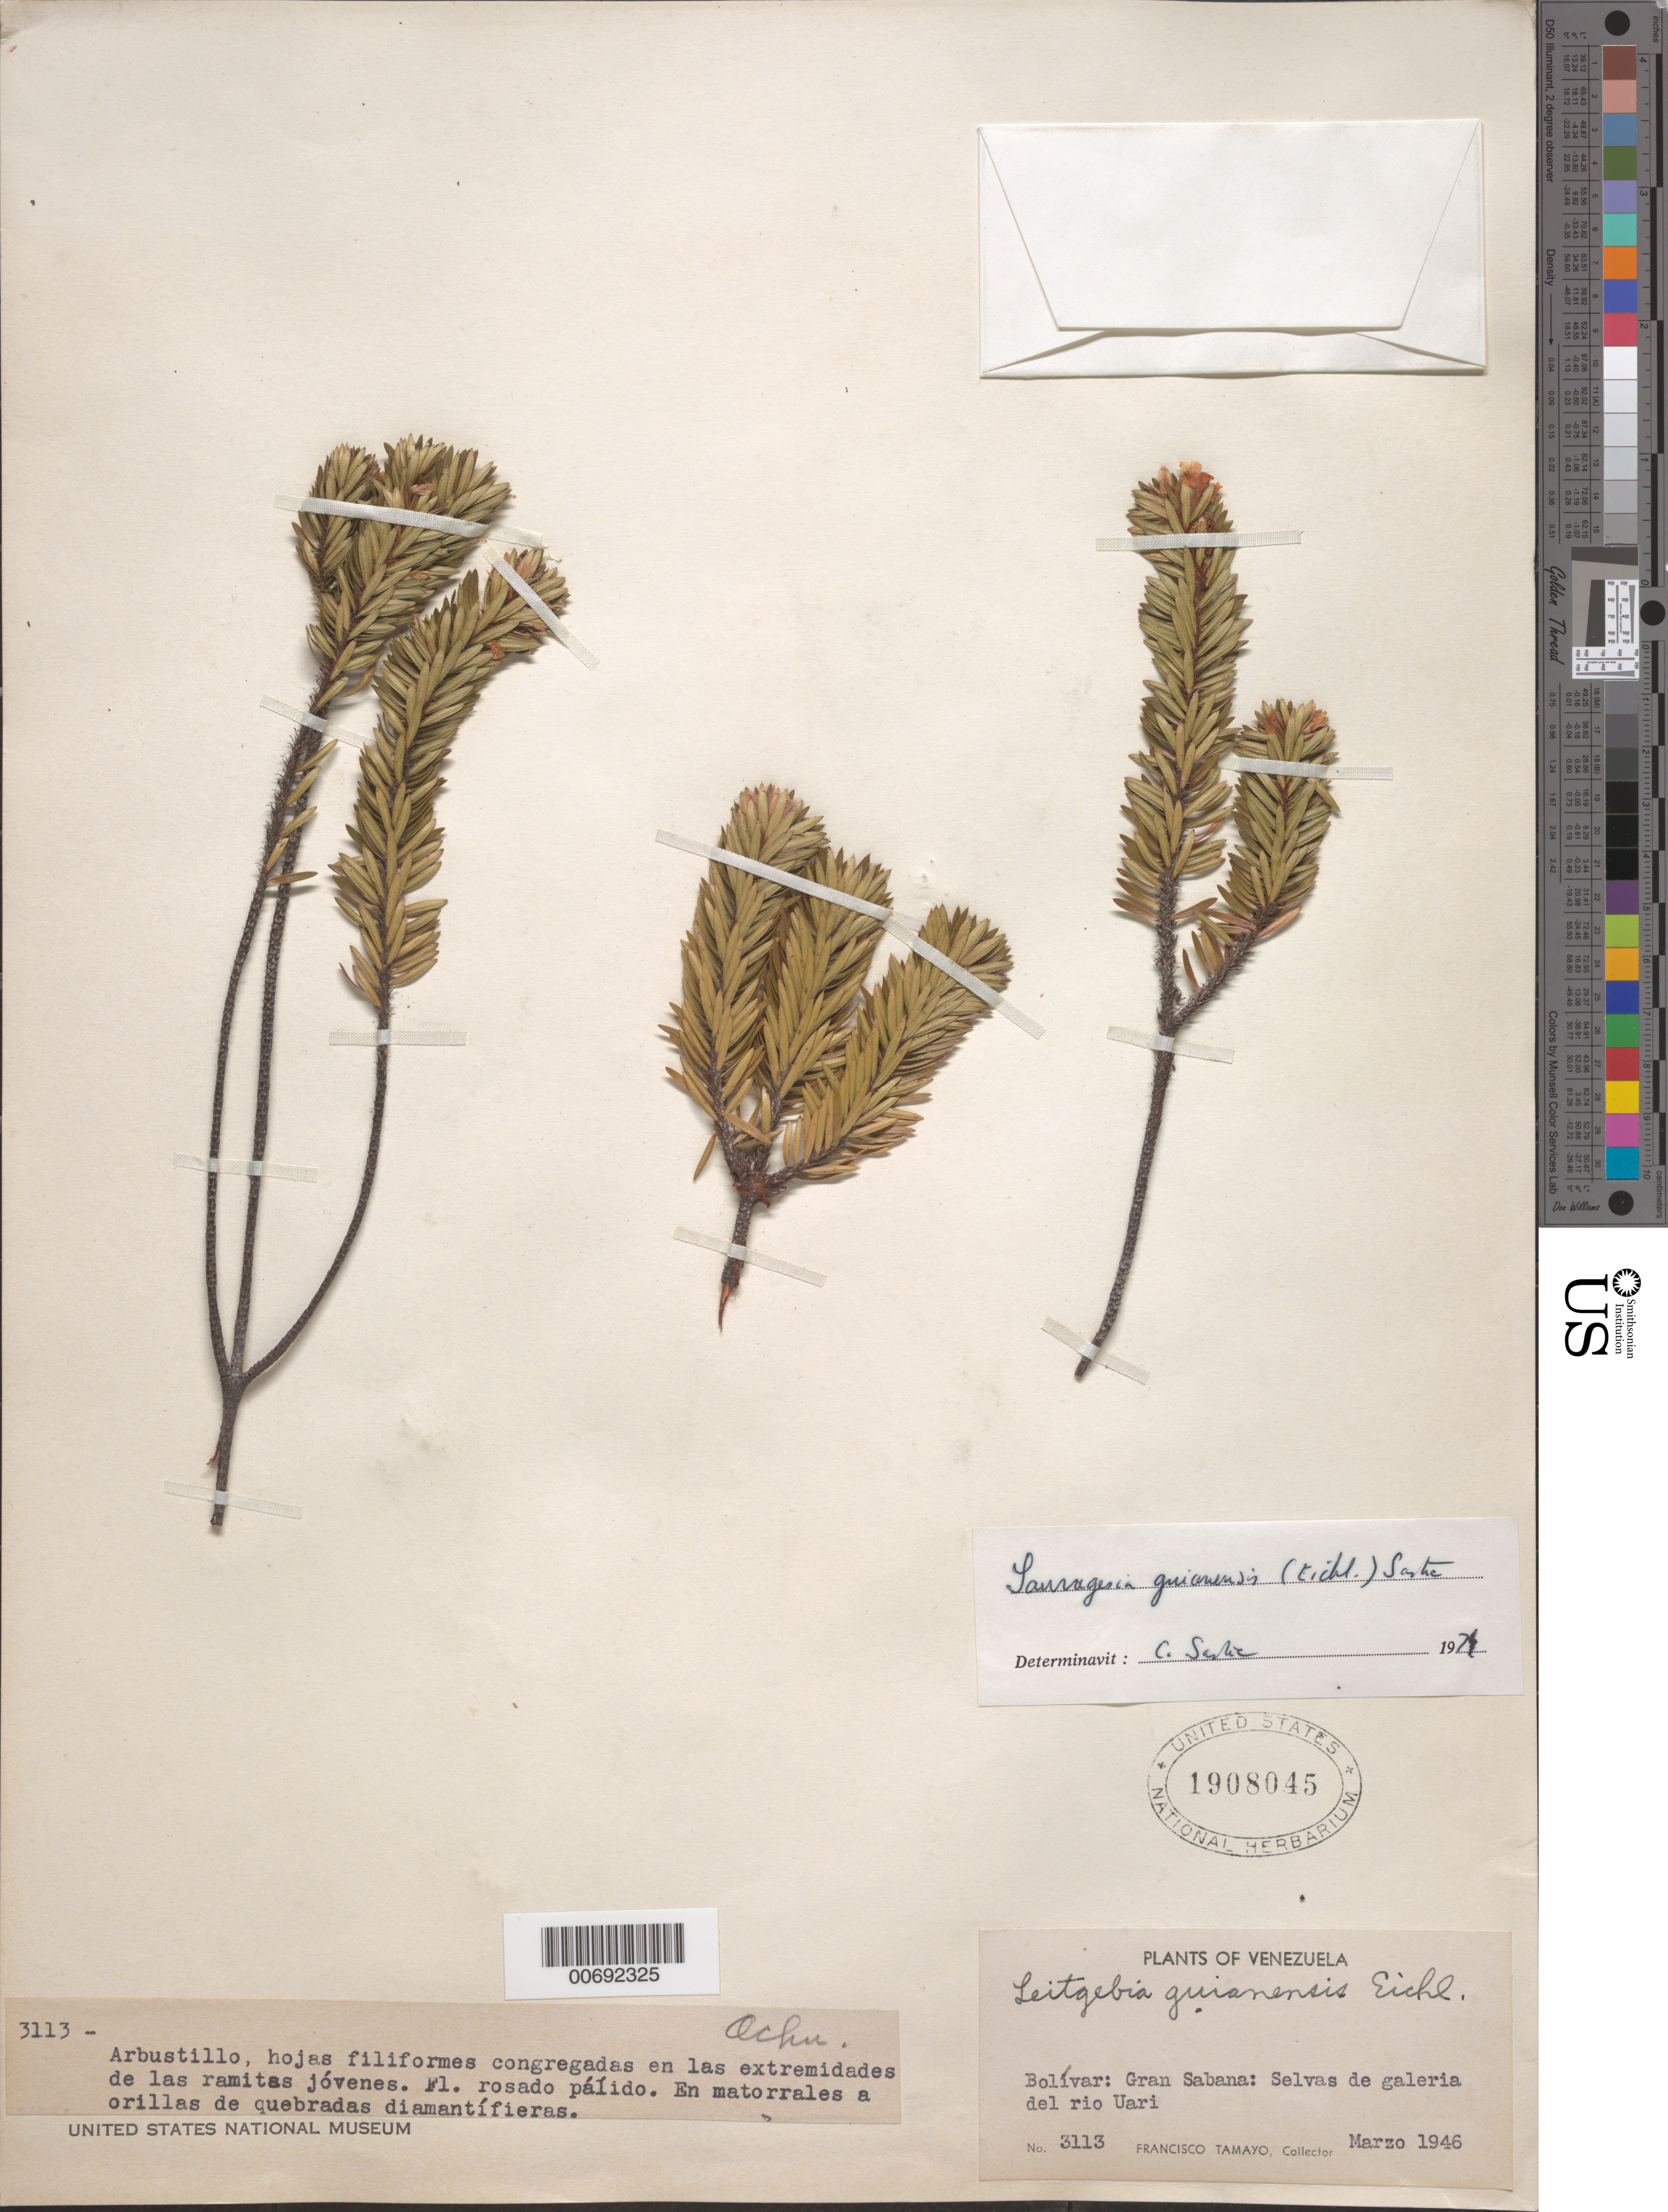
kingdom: Plantae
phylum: Tracheophyta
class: Magnoliopsida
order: Malpighiales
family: Ochnaceae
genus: Sauvagesia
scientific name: Sauvagesia guianensis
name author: (Eichler) Sastre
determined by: Sastre, C. H. L.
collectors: F. Tamayo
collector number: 3113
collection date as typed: Mar-46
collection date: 1946-03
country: Venezuela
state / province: Bolívar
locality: Gran Sabana, Río Uarí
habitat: Matorrales a orillas de quebradas diamantifieras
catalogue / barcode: US 1908045